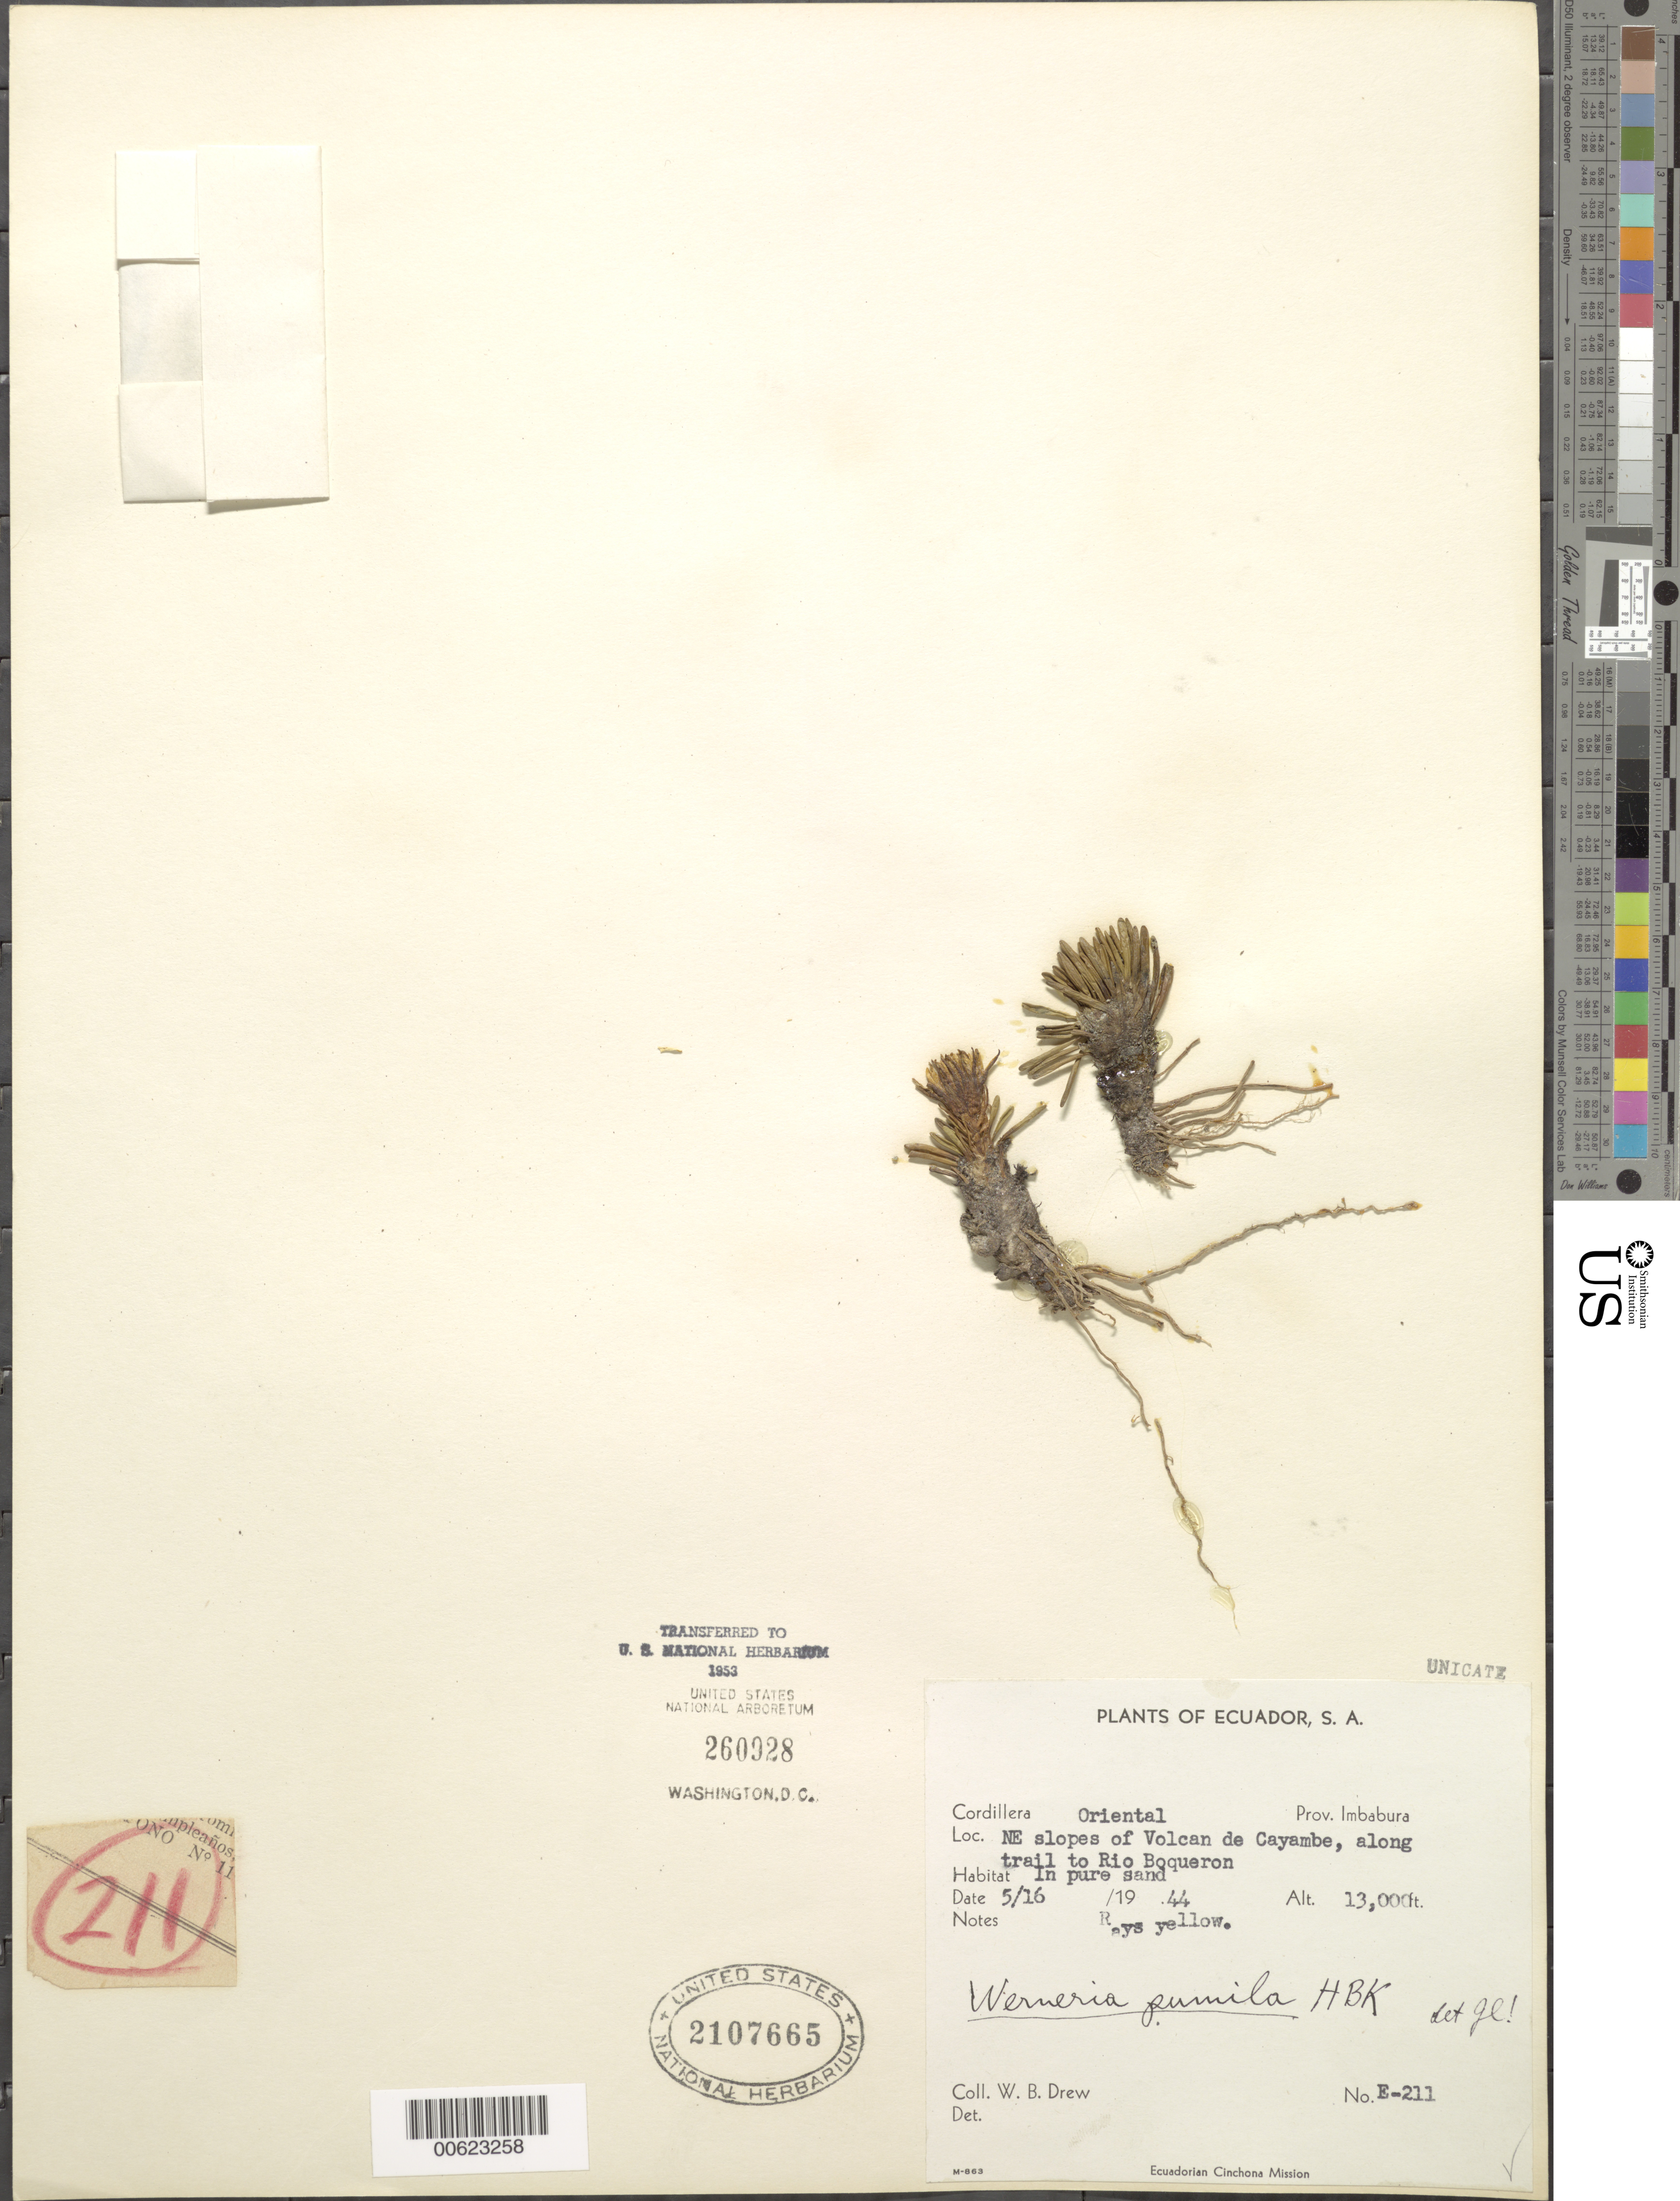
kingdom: Plantae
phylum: Tracheophyta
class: Magnoliopsida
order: Asterales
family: Asteraceae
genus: Werneria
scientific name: Werneria pumila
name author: Kunth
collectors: W. B. Drew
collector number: E-211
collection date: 1944-05-16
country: Ecuador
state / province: Imbabura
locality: Cordillera Oriental, NE slopes of Volcán Cayambe, along trail to Río Boqueron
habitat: In pure sand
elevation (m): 3962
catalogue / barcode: US 2107665